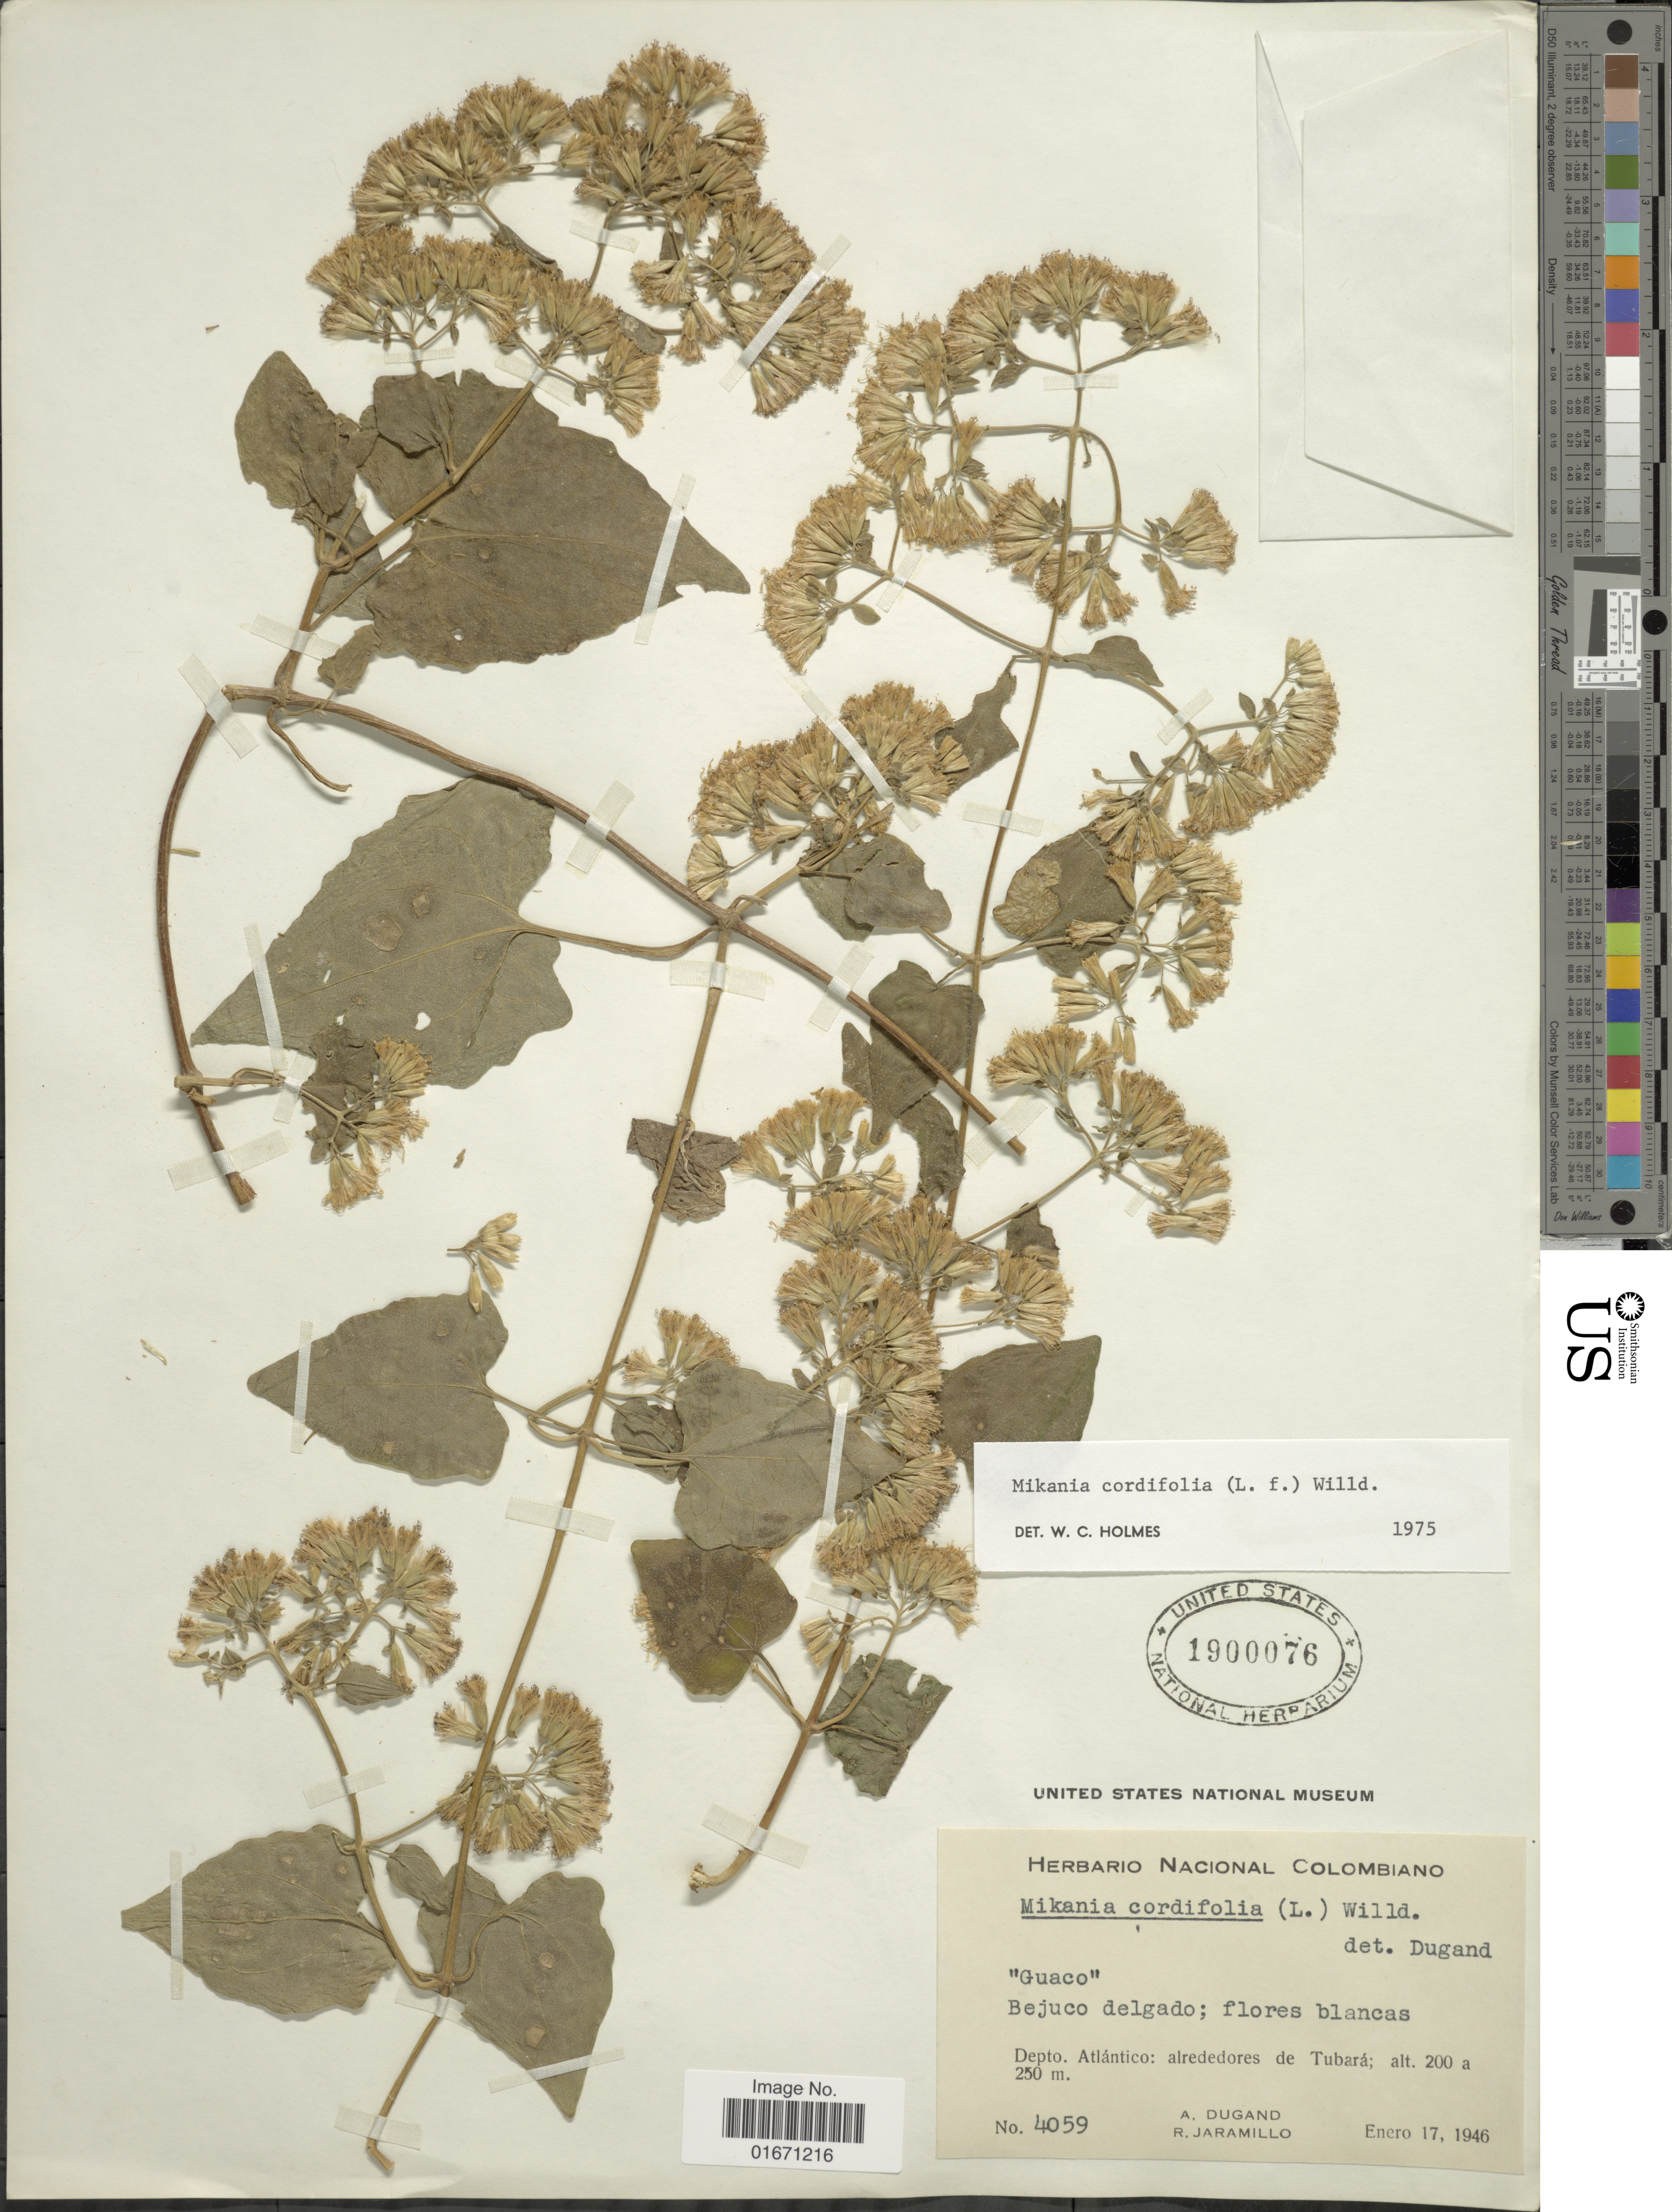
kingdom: Plantae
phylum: Tracheophyta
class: Magnoliopsida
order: Asterales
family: Asteraceae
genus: Mikania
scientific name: Mikania cordifolia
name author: Kunth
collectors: A. Dugand & R. Jaramillo M.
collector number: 4059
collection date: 1946-01-17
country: Colombia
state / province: Atlántico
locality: Alrededores de Tubara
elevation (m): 200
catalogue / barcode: US 1900076